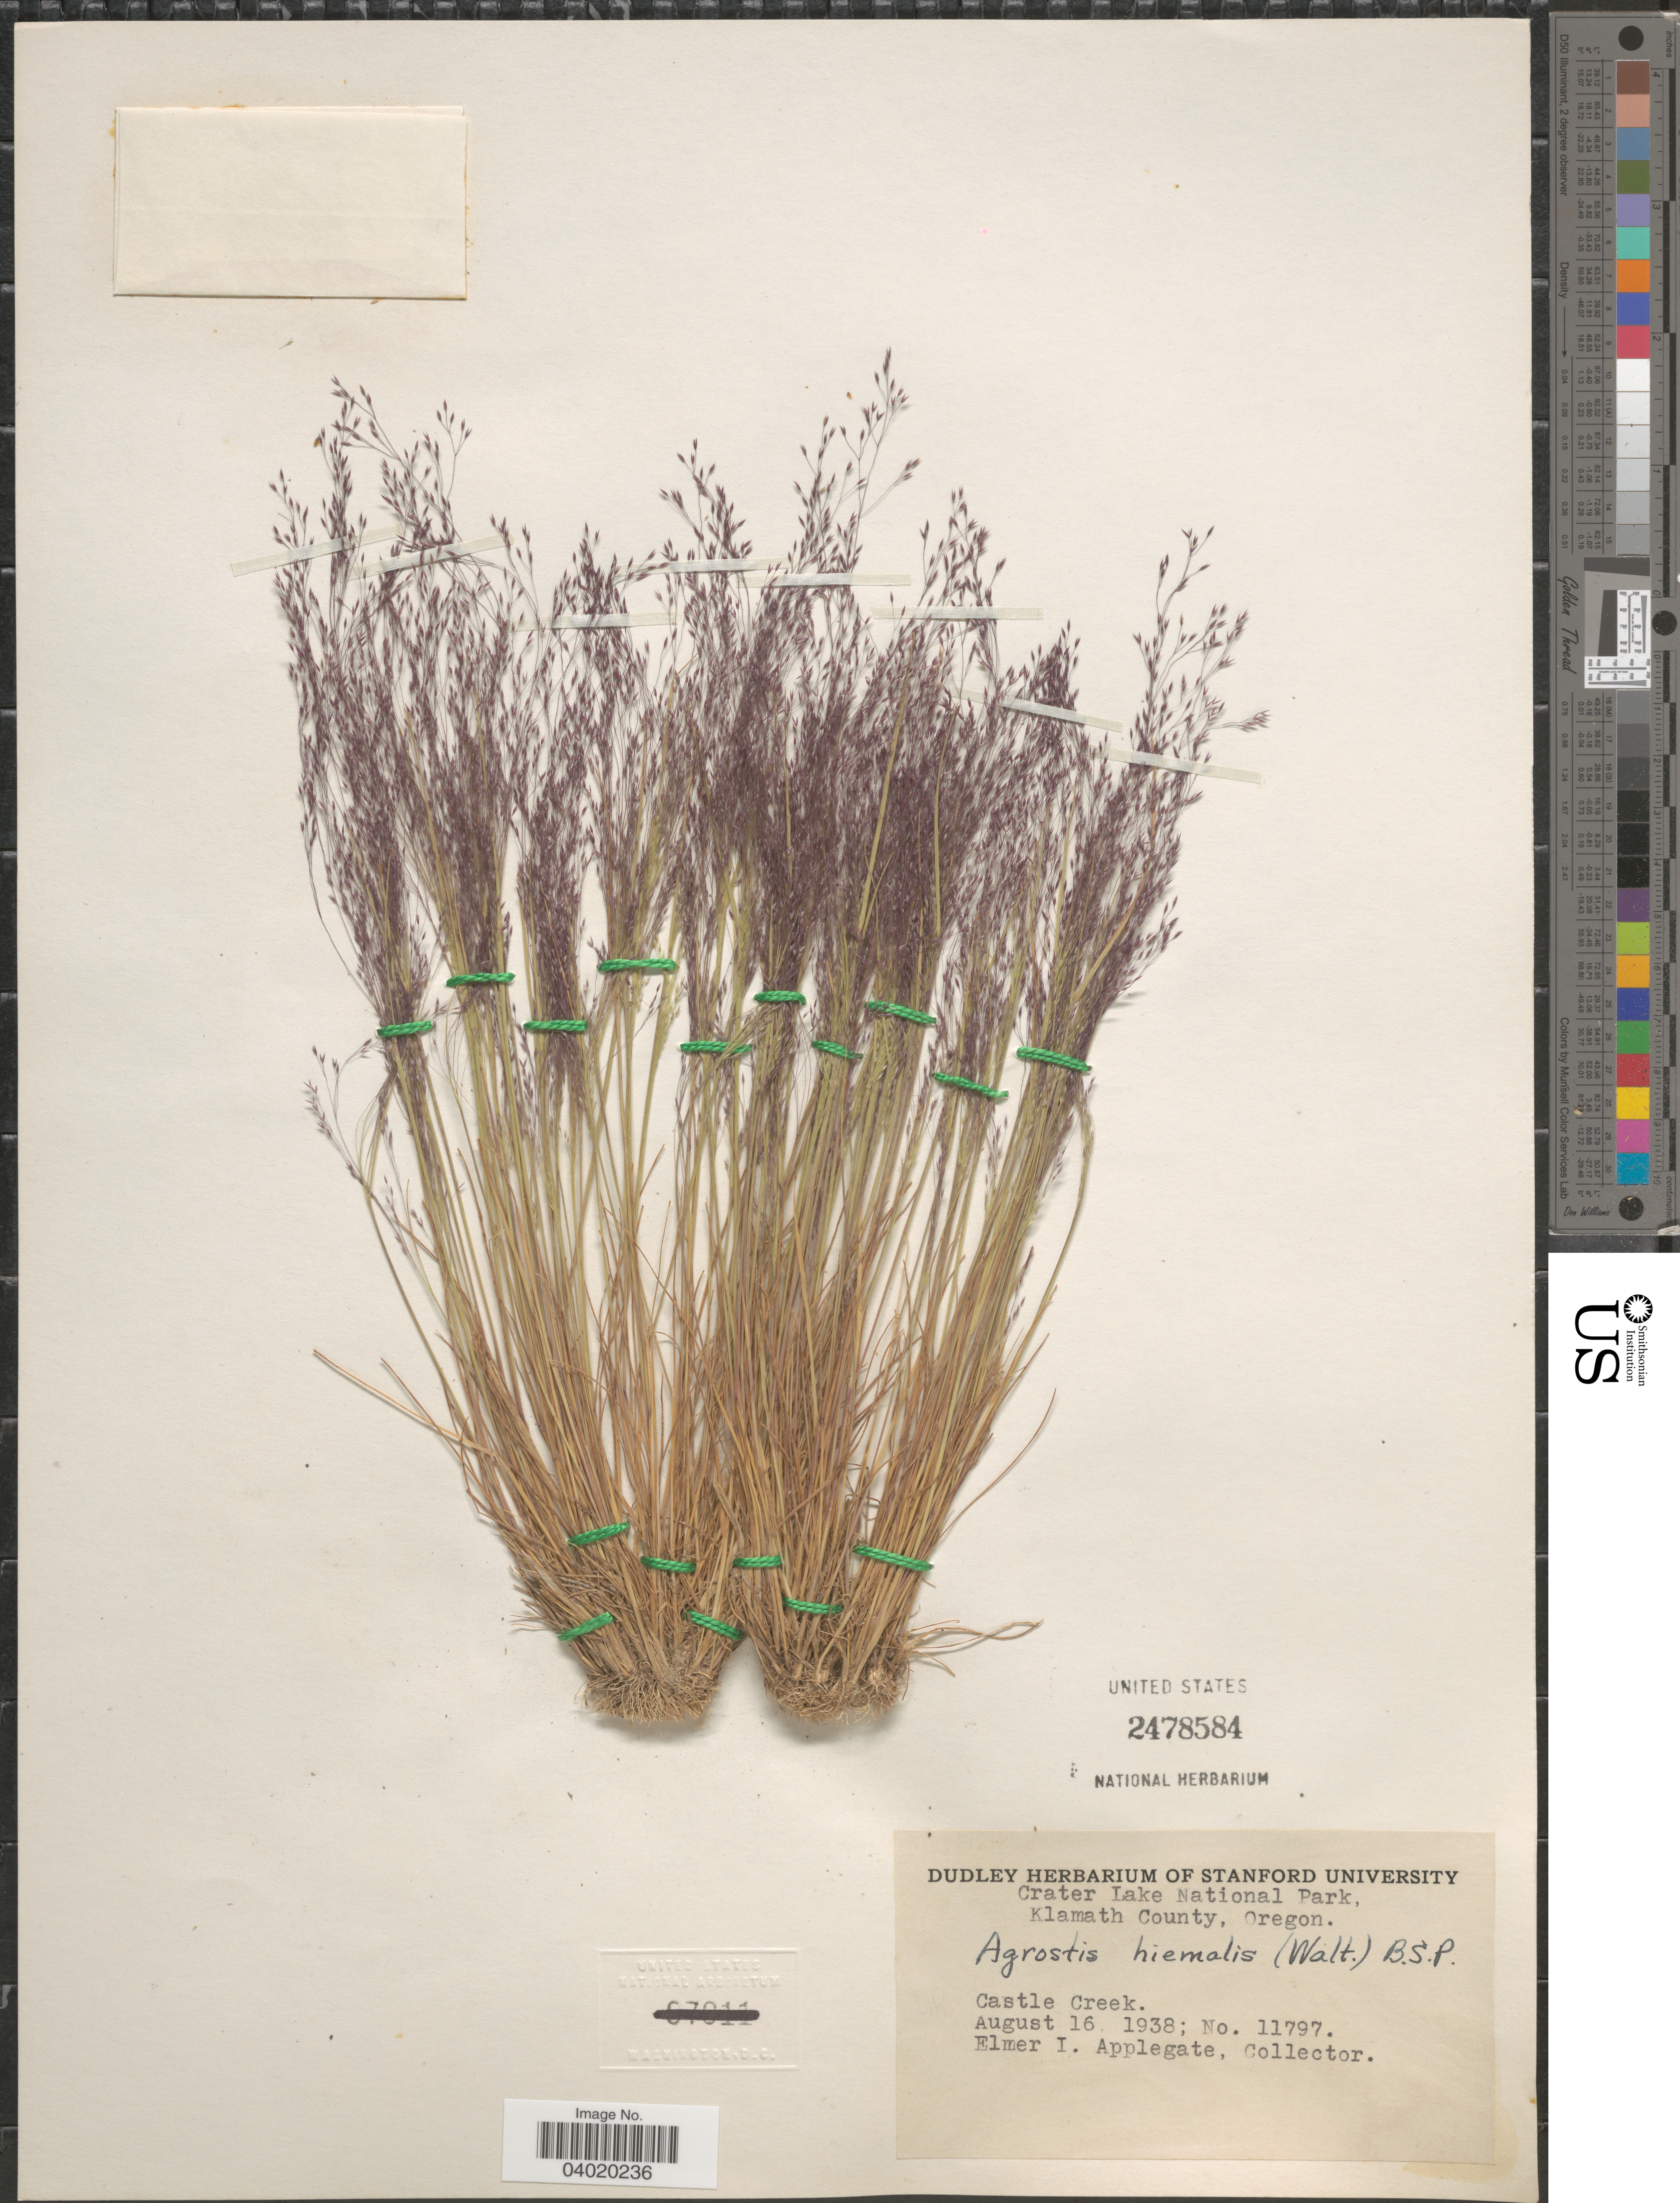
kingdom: Plantae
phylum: Tracheophyta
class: Liliopsida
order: Poales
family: Poaceae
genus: Agrostis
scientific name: Agrostis hyemalis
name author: (Walter) Britton et al.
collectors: E. I. Applegate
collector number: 11797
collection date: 1938-08-16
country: United States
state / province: Oregon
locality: Crater Lake National Park. Klamath County. Castle Creek.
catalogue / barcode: US 2478584